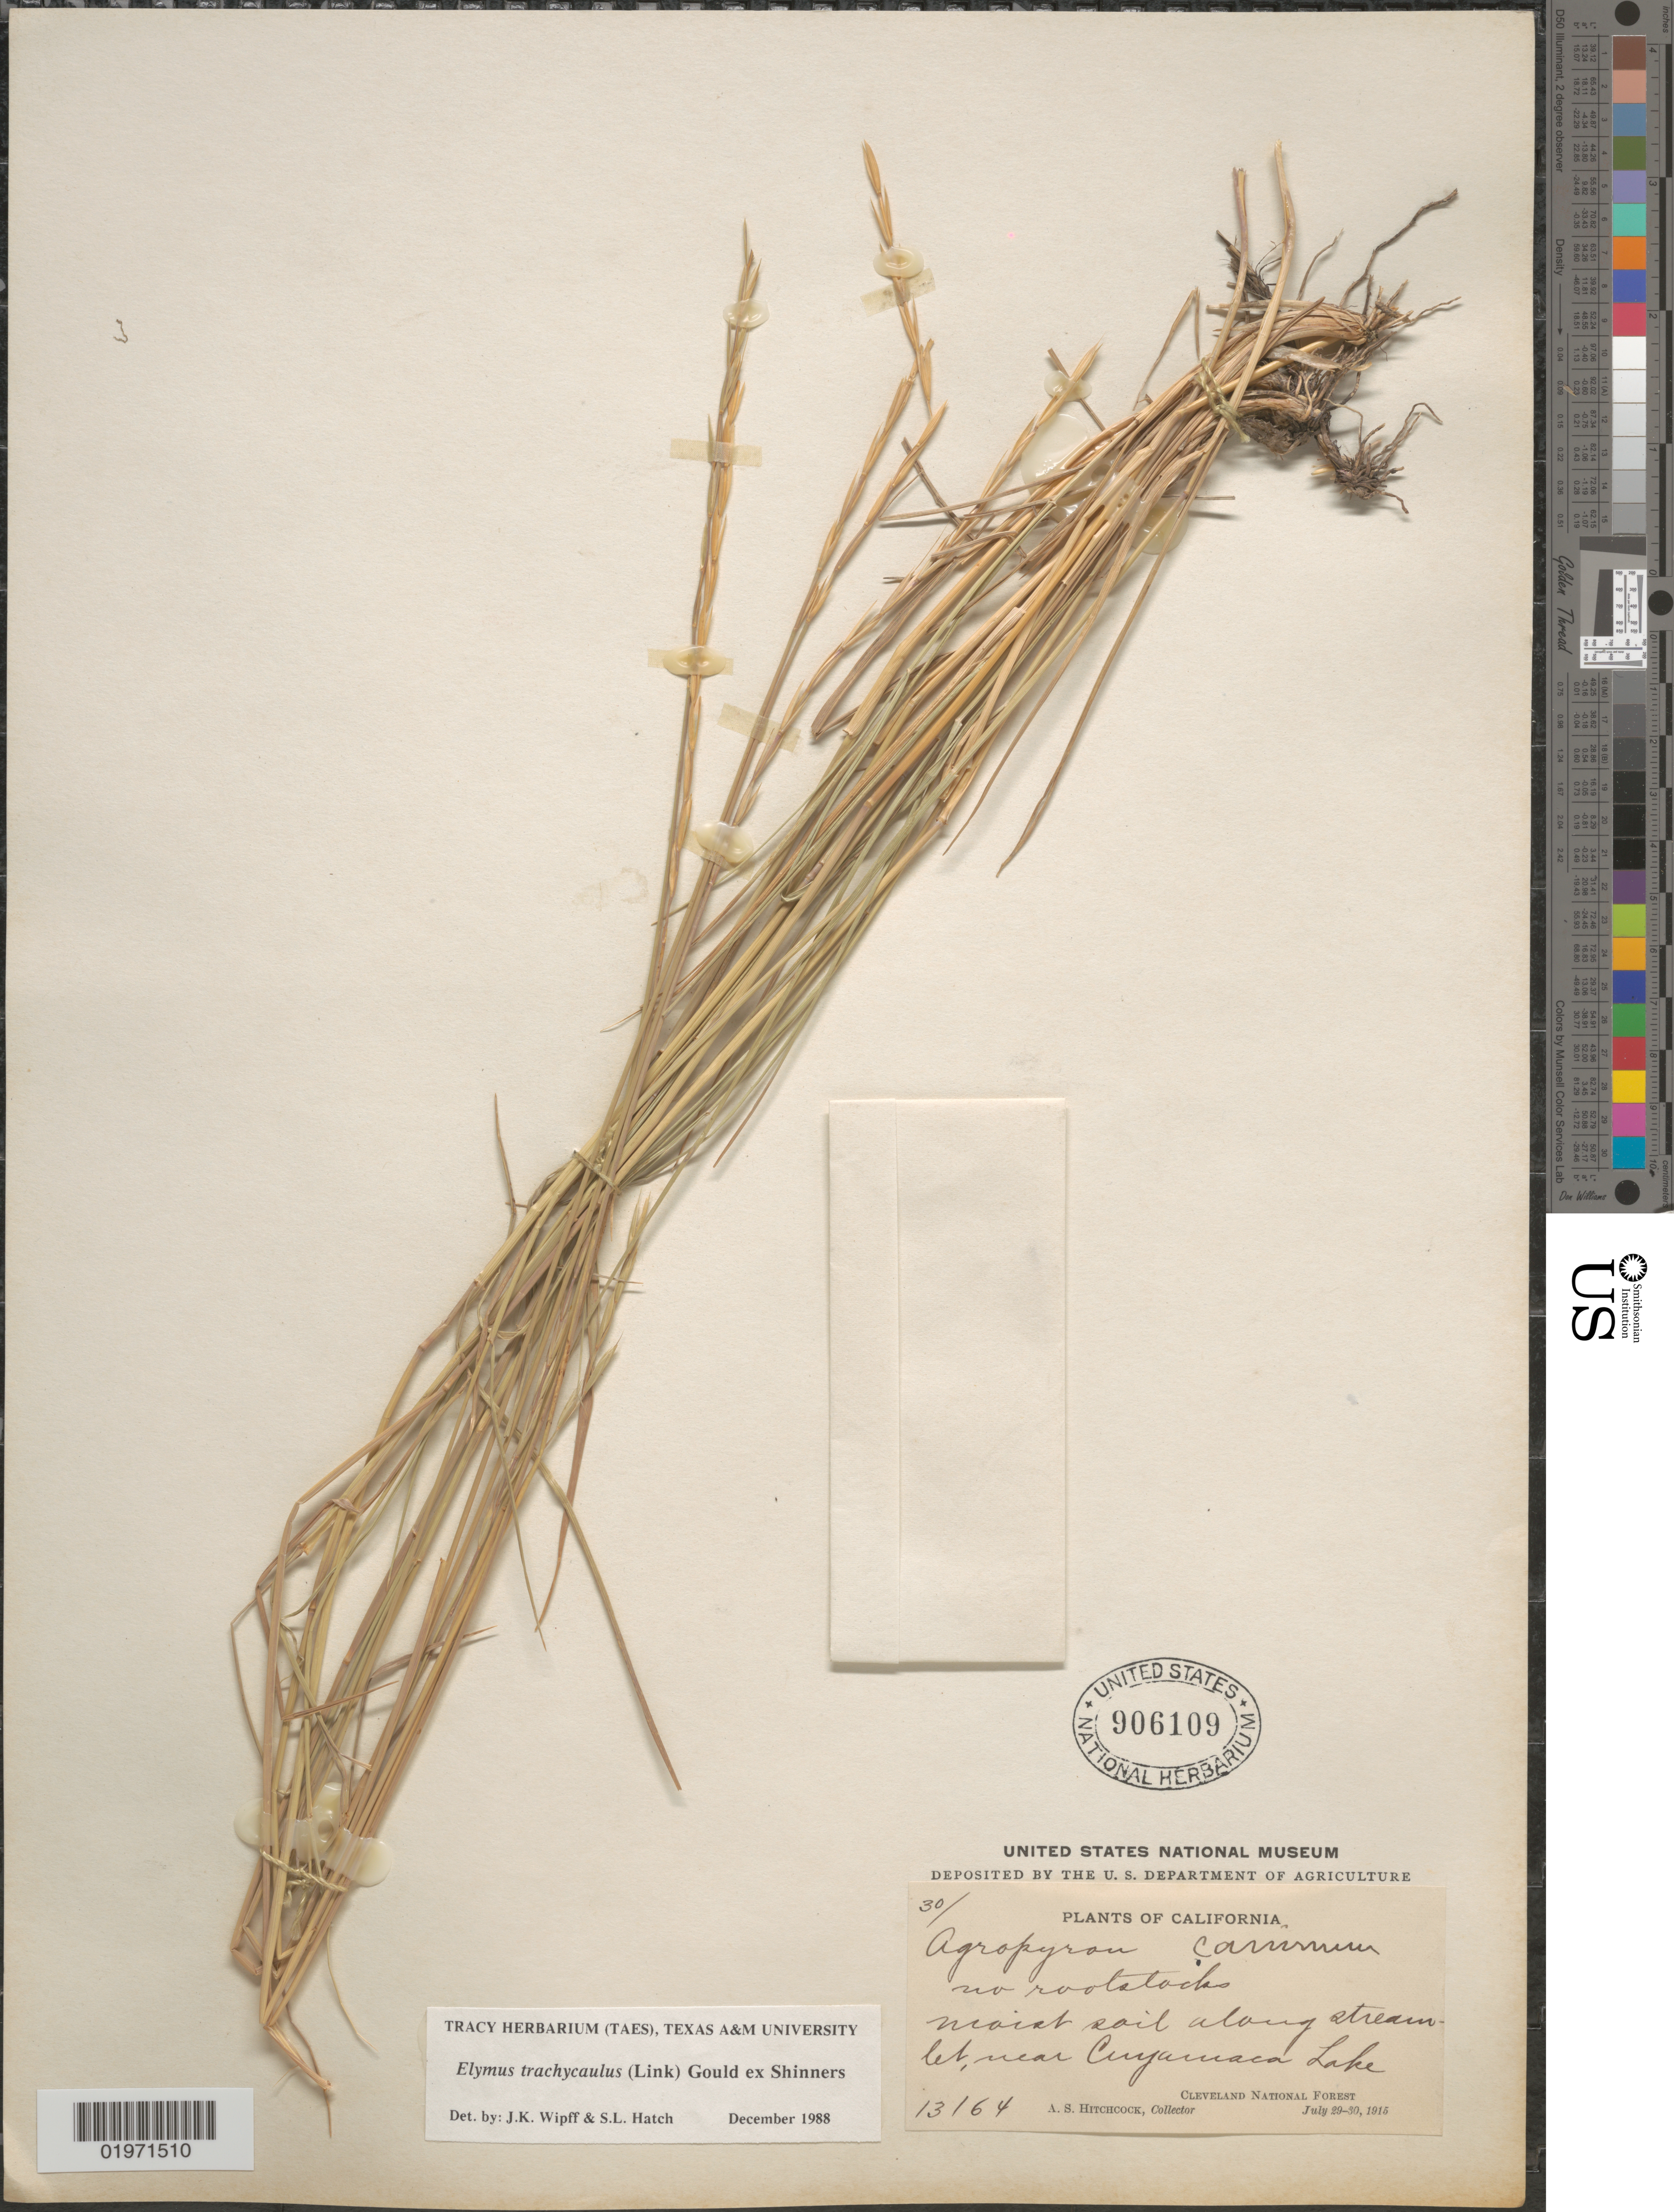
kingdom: Plantae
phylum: Tracheophyta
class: Liliopsida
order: Poales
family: Poaceae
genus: Elymus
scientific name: Elymus trachycaulus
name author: (Link) Gould ex Shinners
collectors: A. S. Hitchcock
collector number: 13164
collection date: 1915-07-29/1915-07-30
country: United States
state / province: California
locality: Moist soil along streamlet, near Cuyamaca Lake. Cleveland National Forest.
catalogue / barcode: US 906109